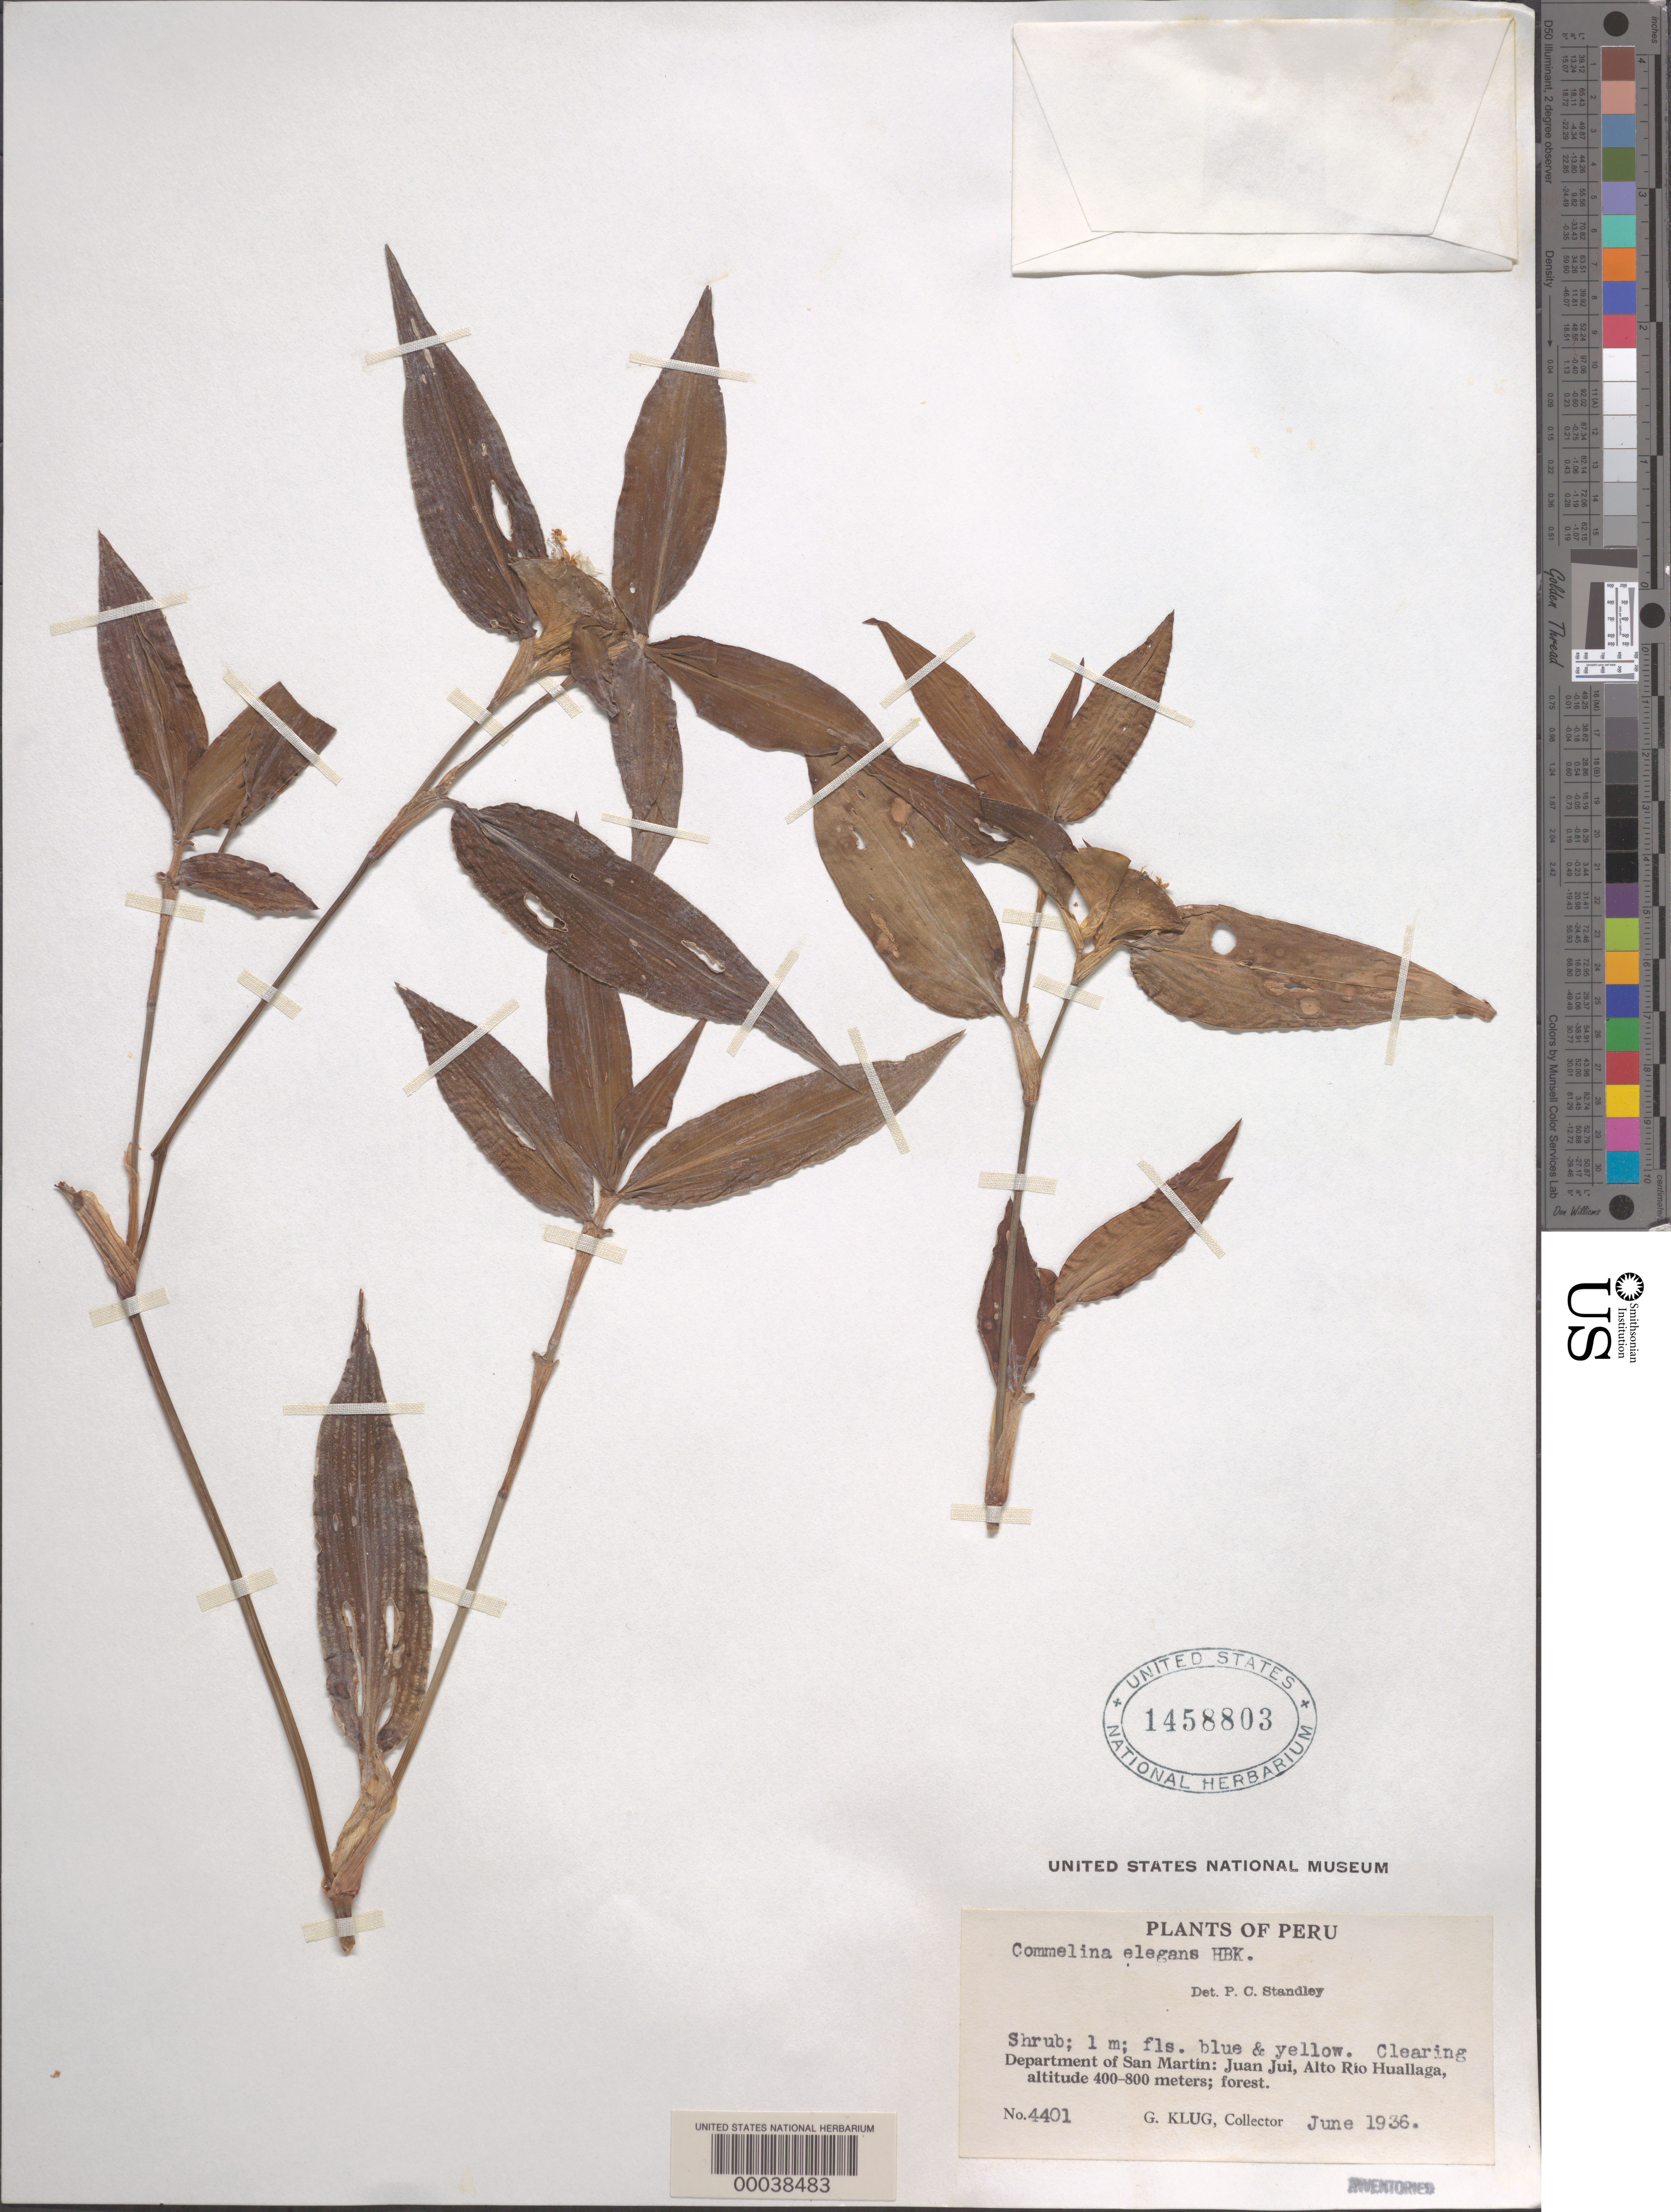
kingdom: Plantae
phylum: Tracheophyta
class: Liliopsida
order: Commelinales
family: Commelinaceae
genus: Commelina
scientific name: Commelina erecta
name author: L.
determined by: Faden, Robert B., (US), Smithsonian Institution - National Museum of Natural History (UNITED STATES)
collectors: G. Klug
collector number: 4401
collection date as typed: Jun 1936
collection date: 1936-06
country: Peru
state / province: San Martín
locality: Juan jui, alto rio huallaga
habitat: Forest; in clearing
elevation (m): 400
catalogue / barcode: US 1458803